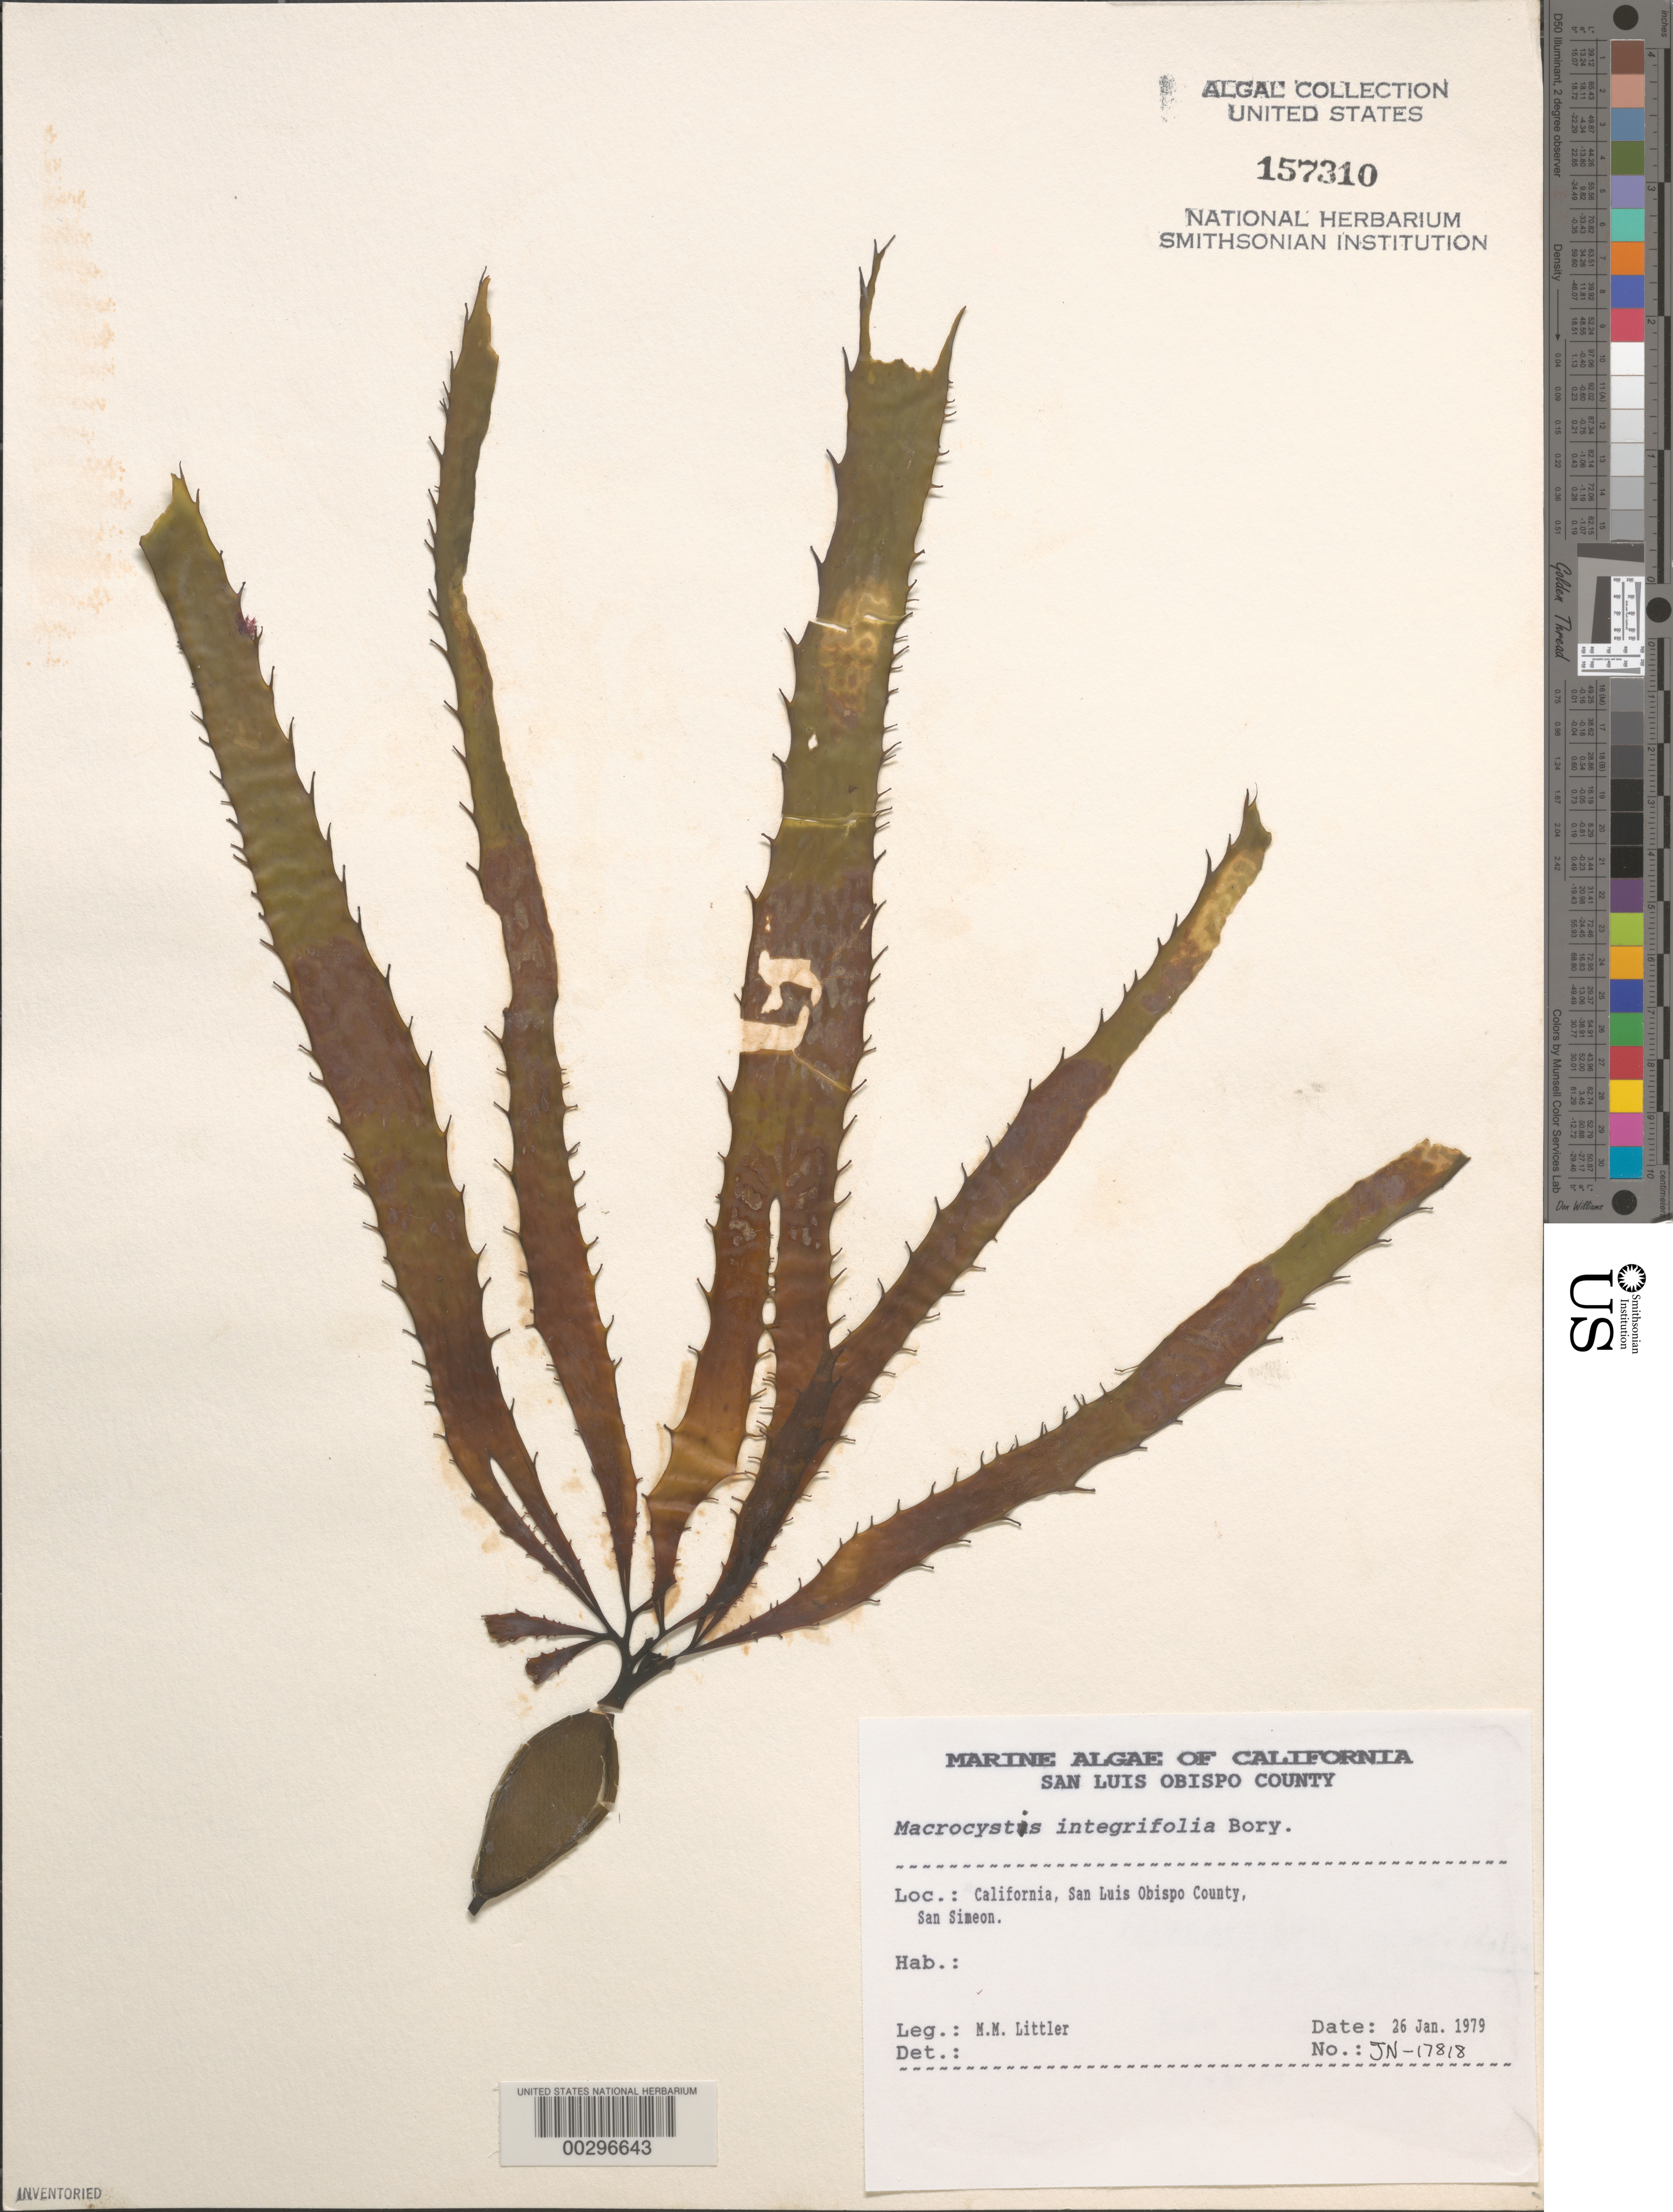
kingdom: Chromista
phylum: Ochrophyta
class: Phaeophyceae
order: Laminariales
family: Laminariaceae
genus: Macrocystis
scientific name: Macrocystis pyrifera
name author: (L.) C. Agardh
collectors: M. M. Littler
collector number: Jn-17818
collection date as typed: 26 Jan 1979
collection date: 1979-01-26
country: United States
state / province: California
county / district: San Luis Obispo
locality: San Simeon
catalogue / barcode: US 157310